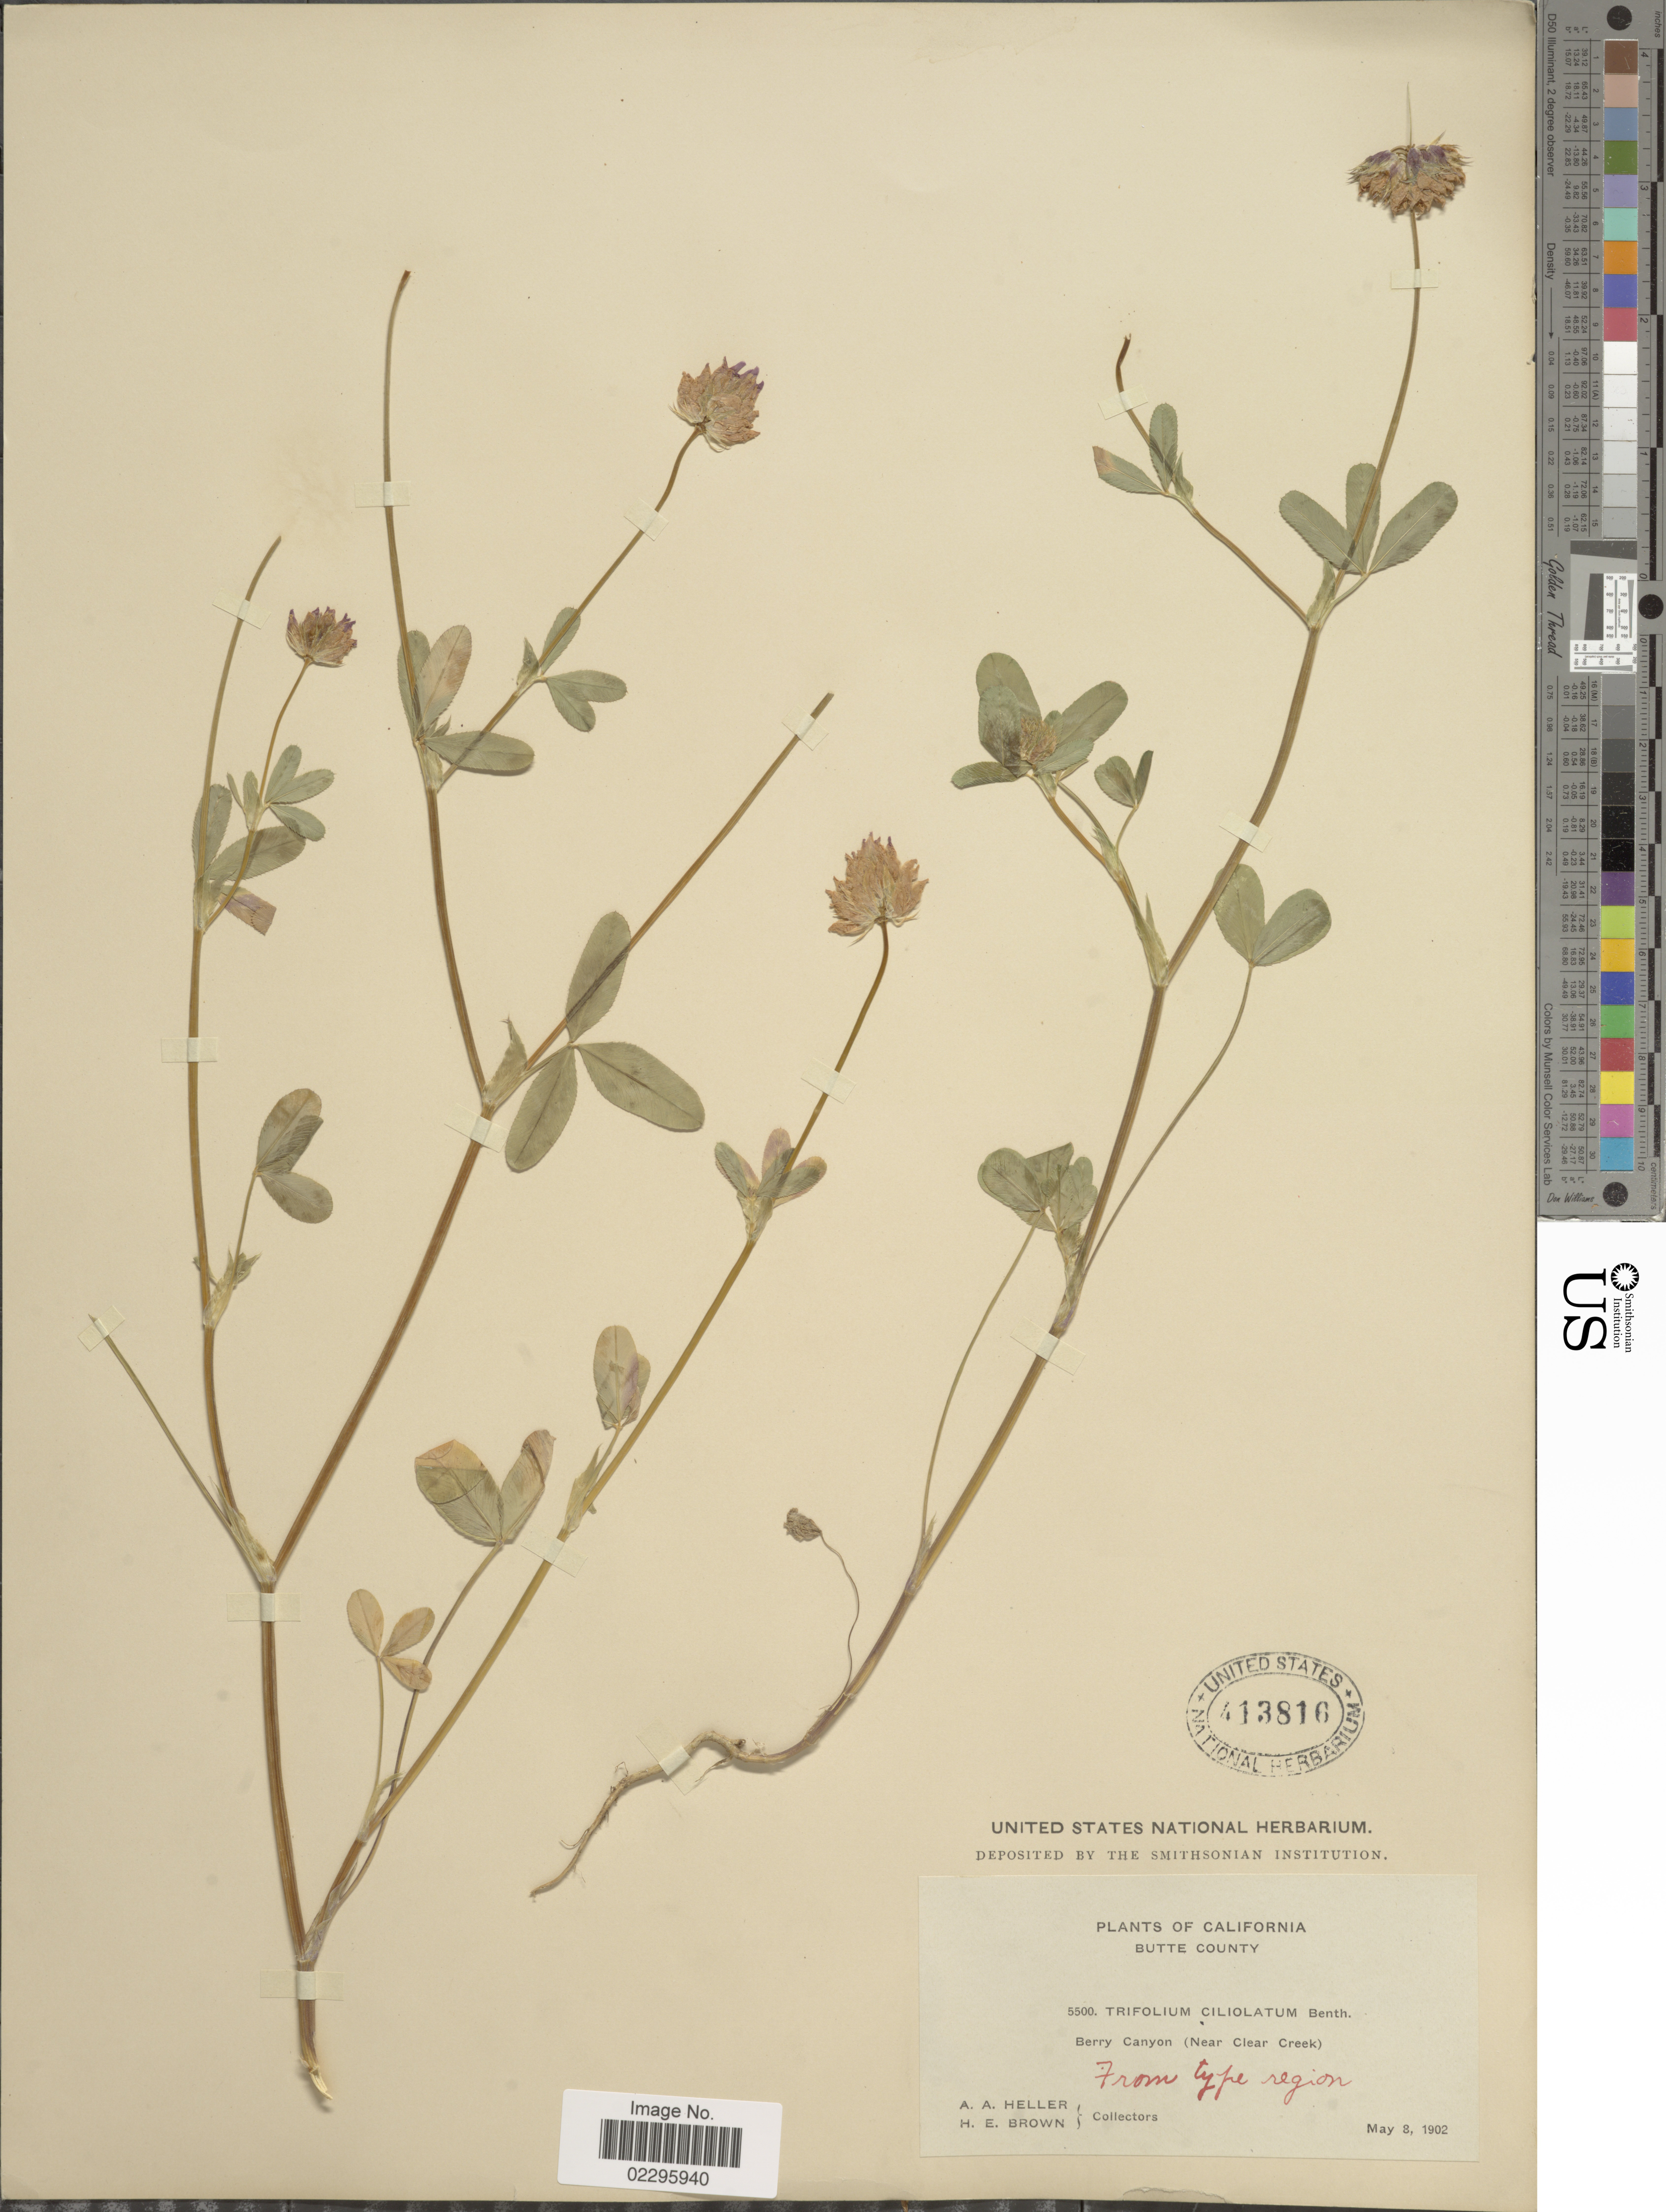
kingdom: Plantae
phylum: Tracheophyta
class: Magnoliopsida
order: Fabales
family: Fabaceae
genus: Trifolium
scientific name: Trifolium ciliolatum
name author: Benth.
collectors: A. A. Heller & H. E. Brown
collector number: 5500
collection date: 1902-05-08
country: United States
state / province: California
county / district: Butte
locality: Butte County, Berry Canyon (near Clark Creek), from type region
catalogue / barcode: US 413816